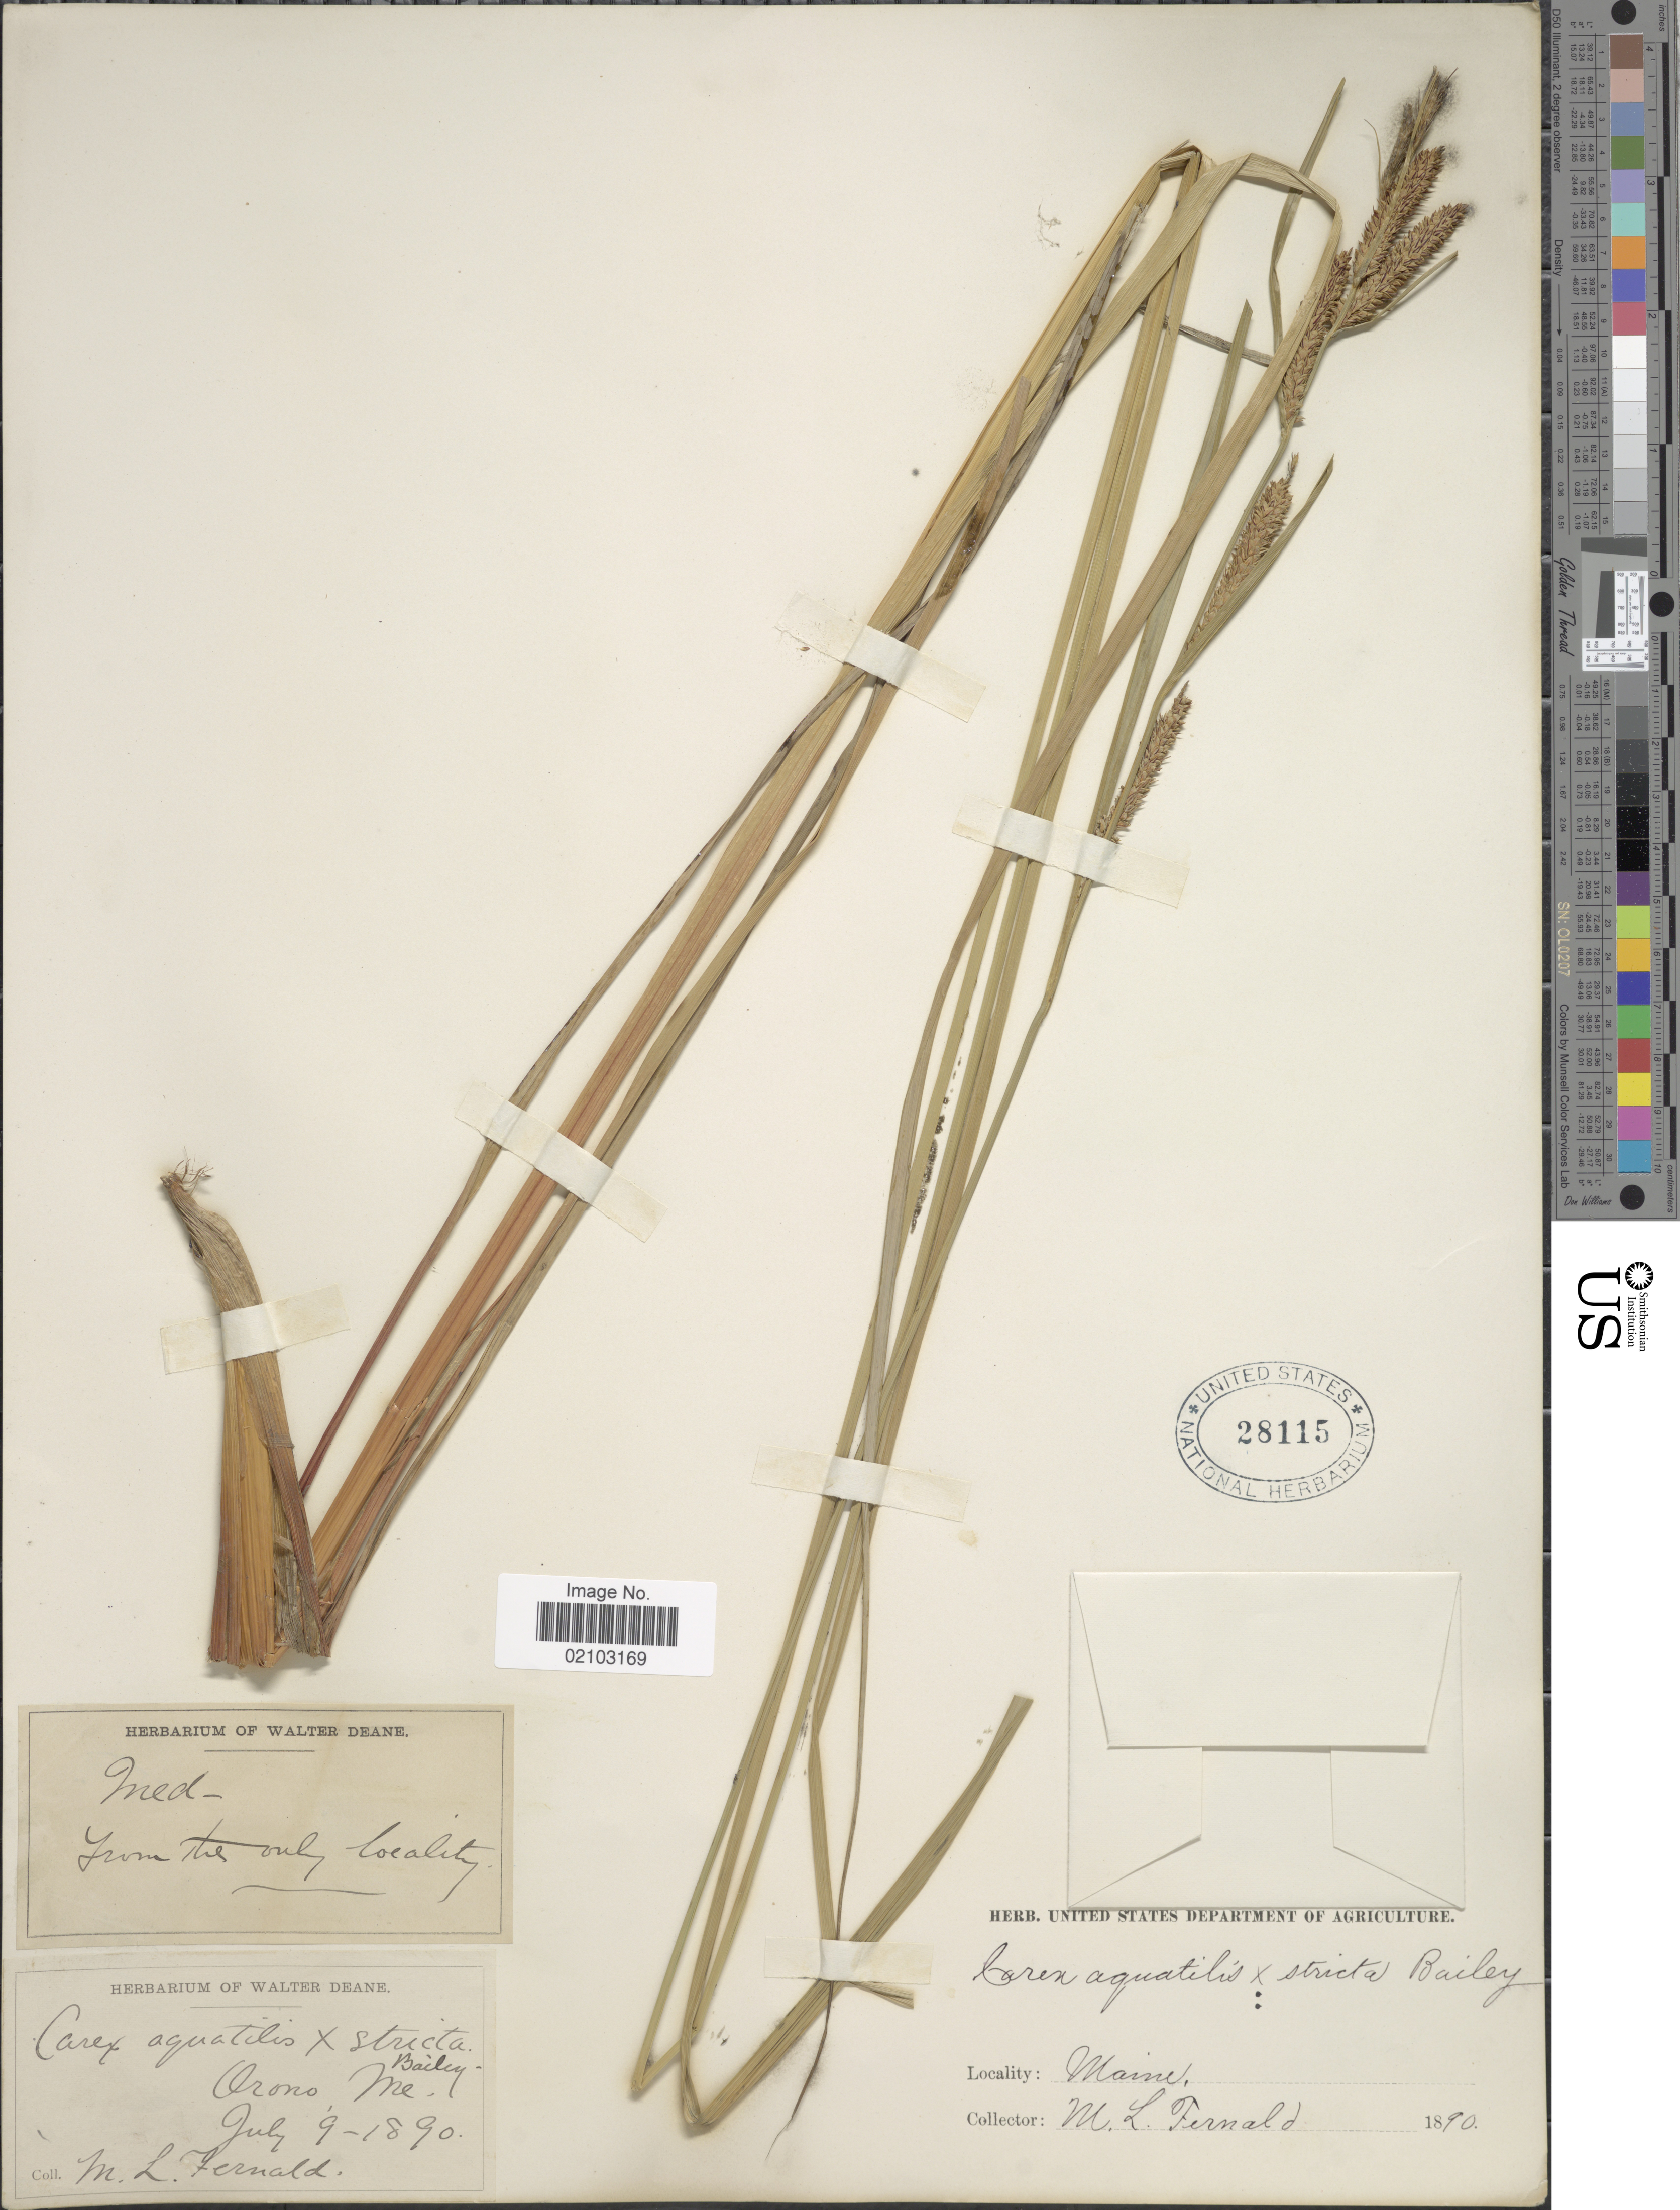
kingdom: Plantae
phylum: Tracheophyta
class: Liliopsida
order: Poales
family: Cyperaceae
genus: Carex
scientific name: Carex aquatilis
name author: Wahlenb.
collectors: M. L. Fernald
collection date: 1890-07-09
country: United States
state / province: Maine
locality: Orono, Me.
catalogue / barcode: US 28115